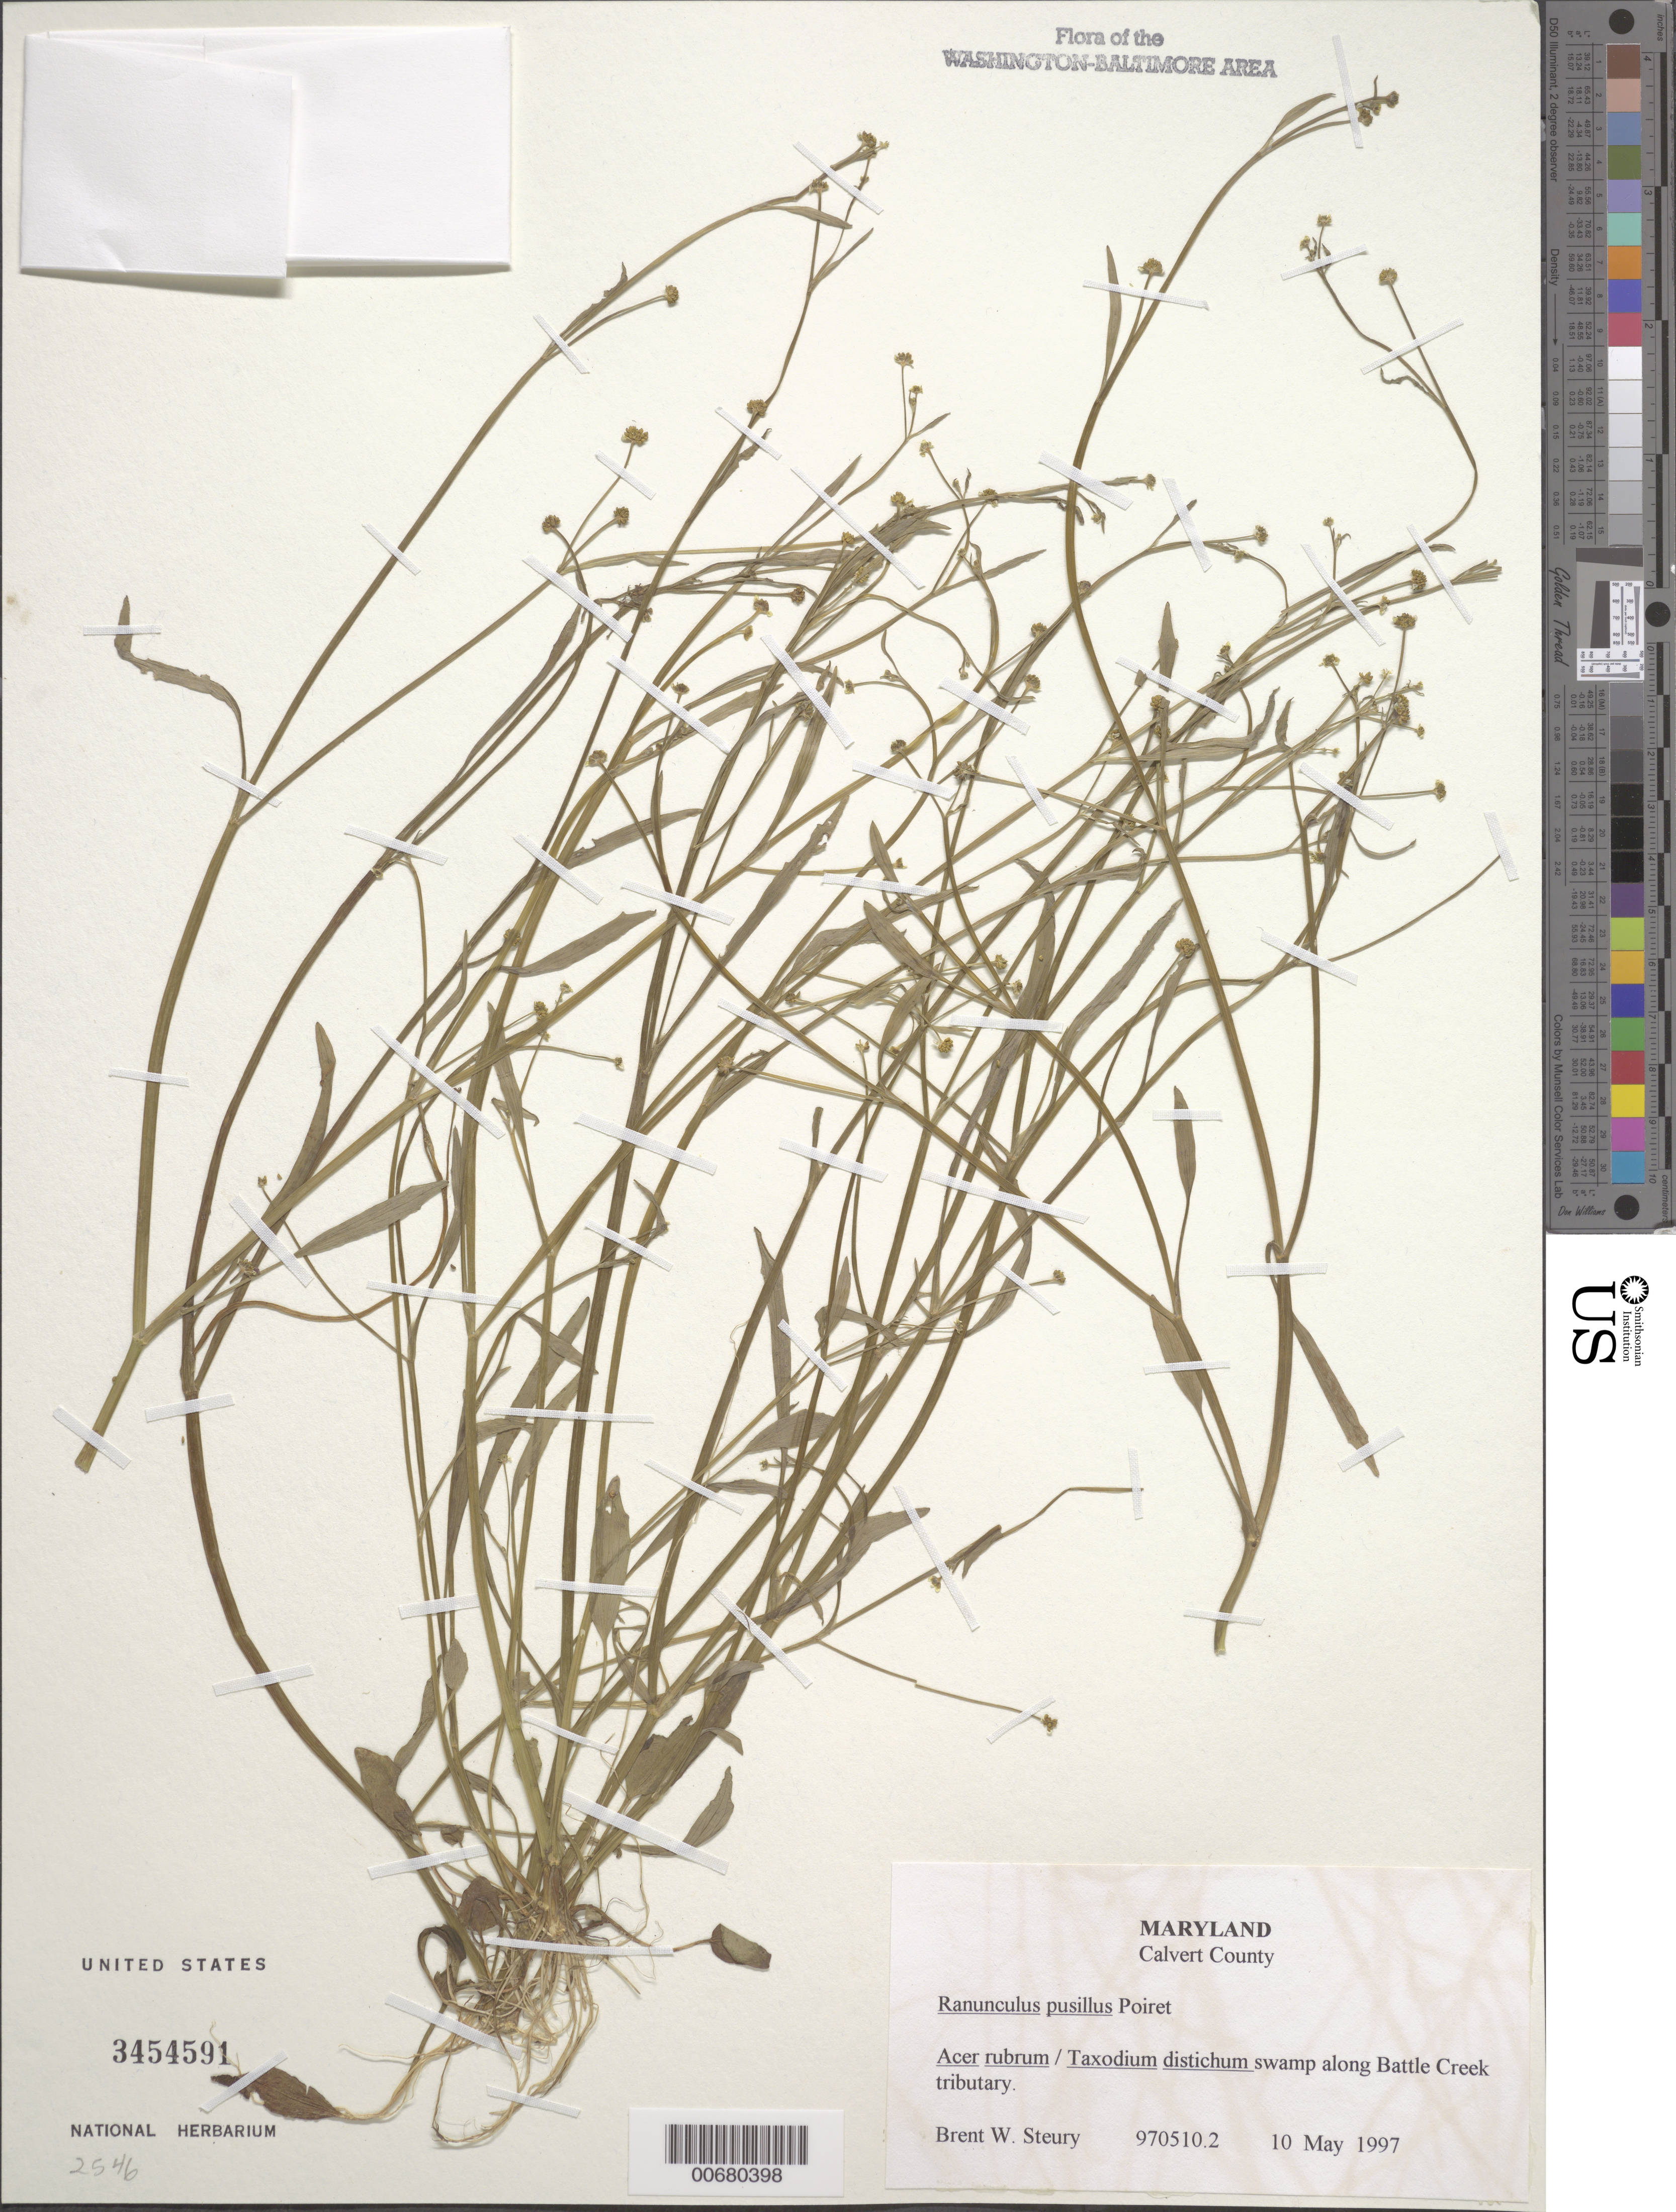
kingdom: Plantae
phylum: Tracheophyta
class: Magnoliopsida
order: Ranunculales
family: Ranunculaceae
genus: Ranunculus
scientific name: Ranunculus pusillus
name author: Poir.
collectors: B. Steury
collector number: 970510.2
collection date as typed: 10 May 1997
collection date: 1997-05-10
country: United States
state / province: Maryland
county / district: Calvert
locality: Along Battle Creek tributary.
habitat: Acer rubrum / Taxodium distichum swamp along creek tributary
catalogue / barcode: US 3454591